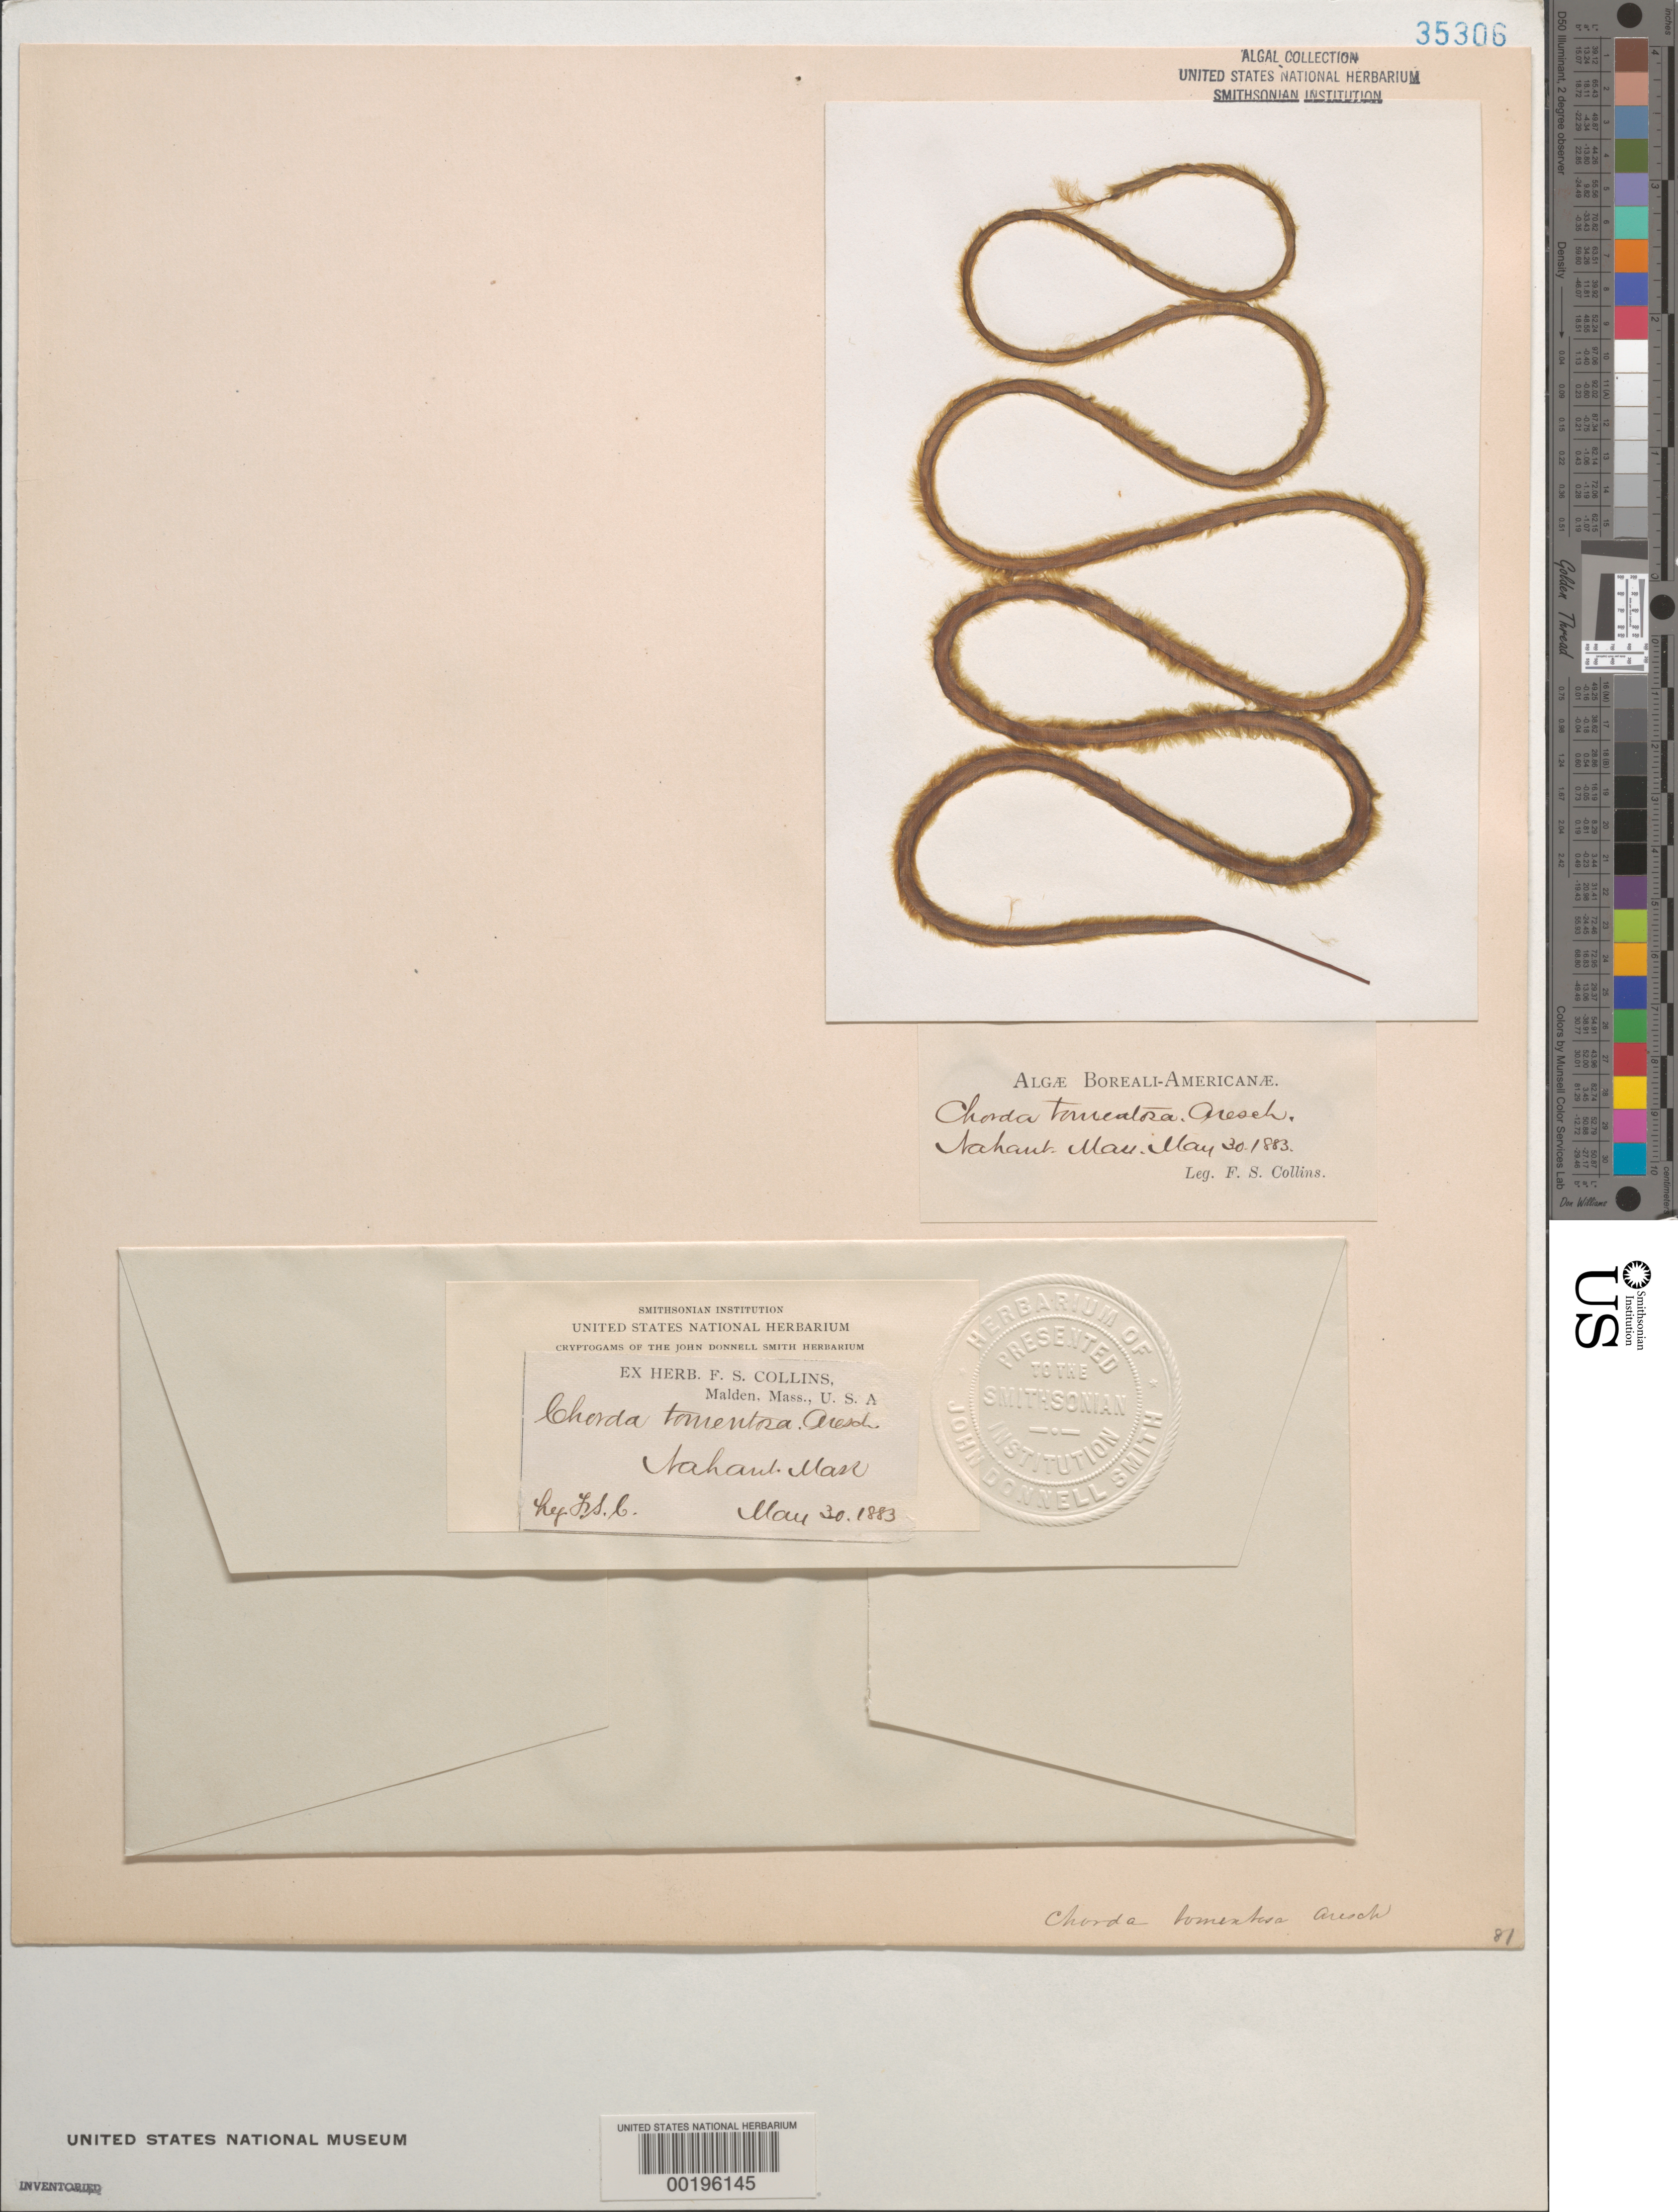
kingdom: Chromista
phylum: Ochrophyta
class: Phaeophyceae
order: Tilopteridales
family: Halosiphonaceae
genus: Halosiphon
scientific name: Halosiphon tomentosus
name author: (Lyngb.) Jaasund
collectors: F. Collins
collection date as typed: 30 May 1883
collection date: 1883-05-30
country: United States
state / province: Massachusetts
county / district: Essex County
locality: Nahant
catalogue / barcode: US 35306